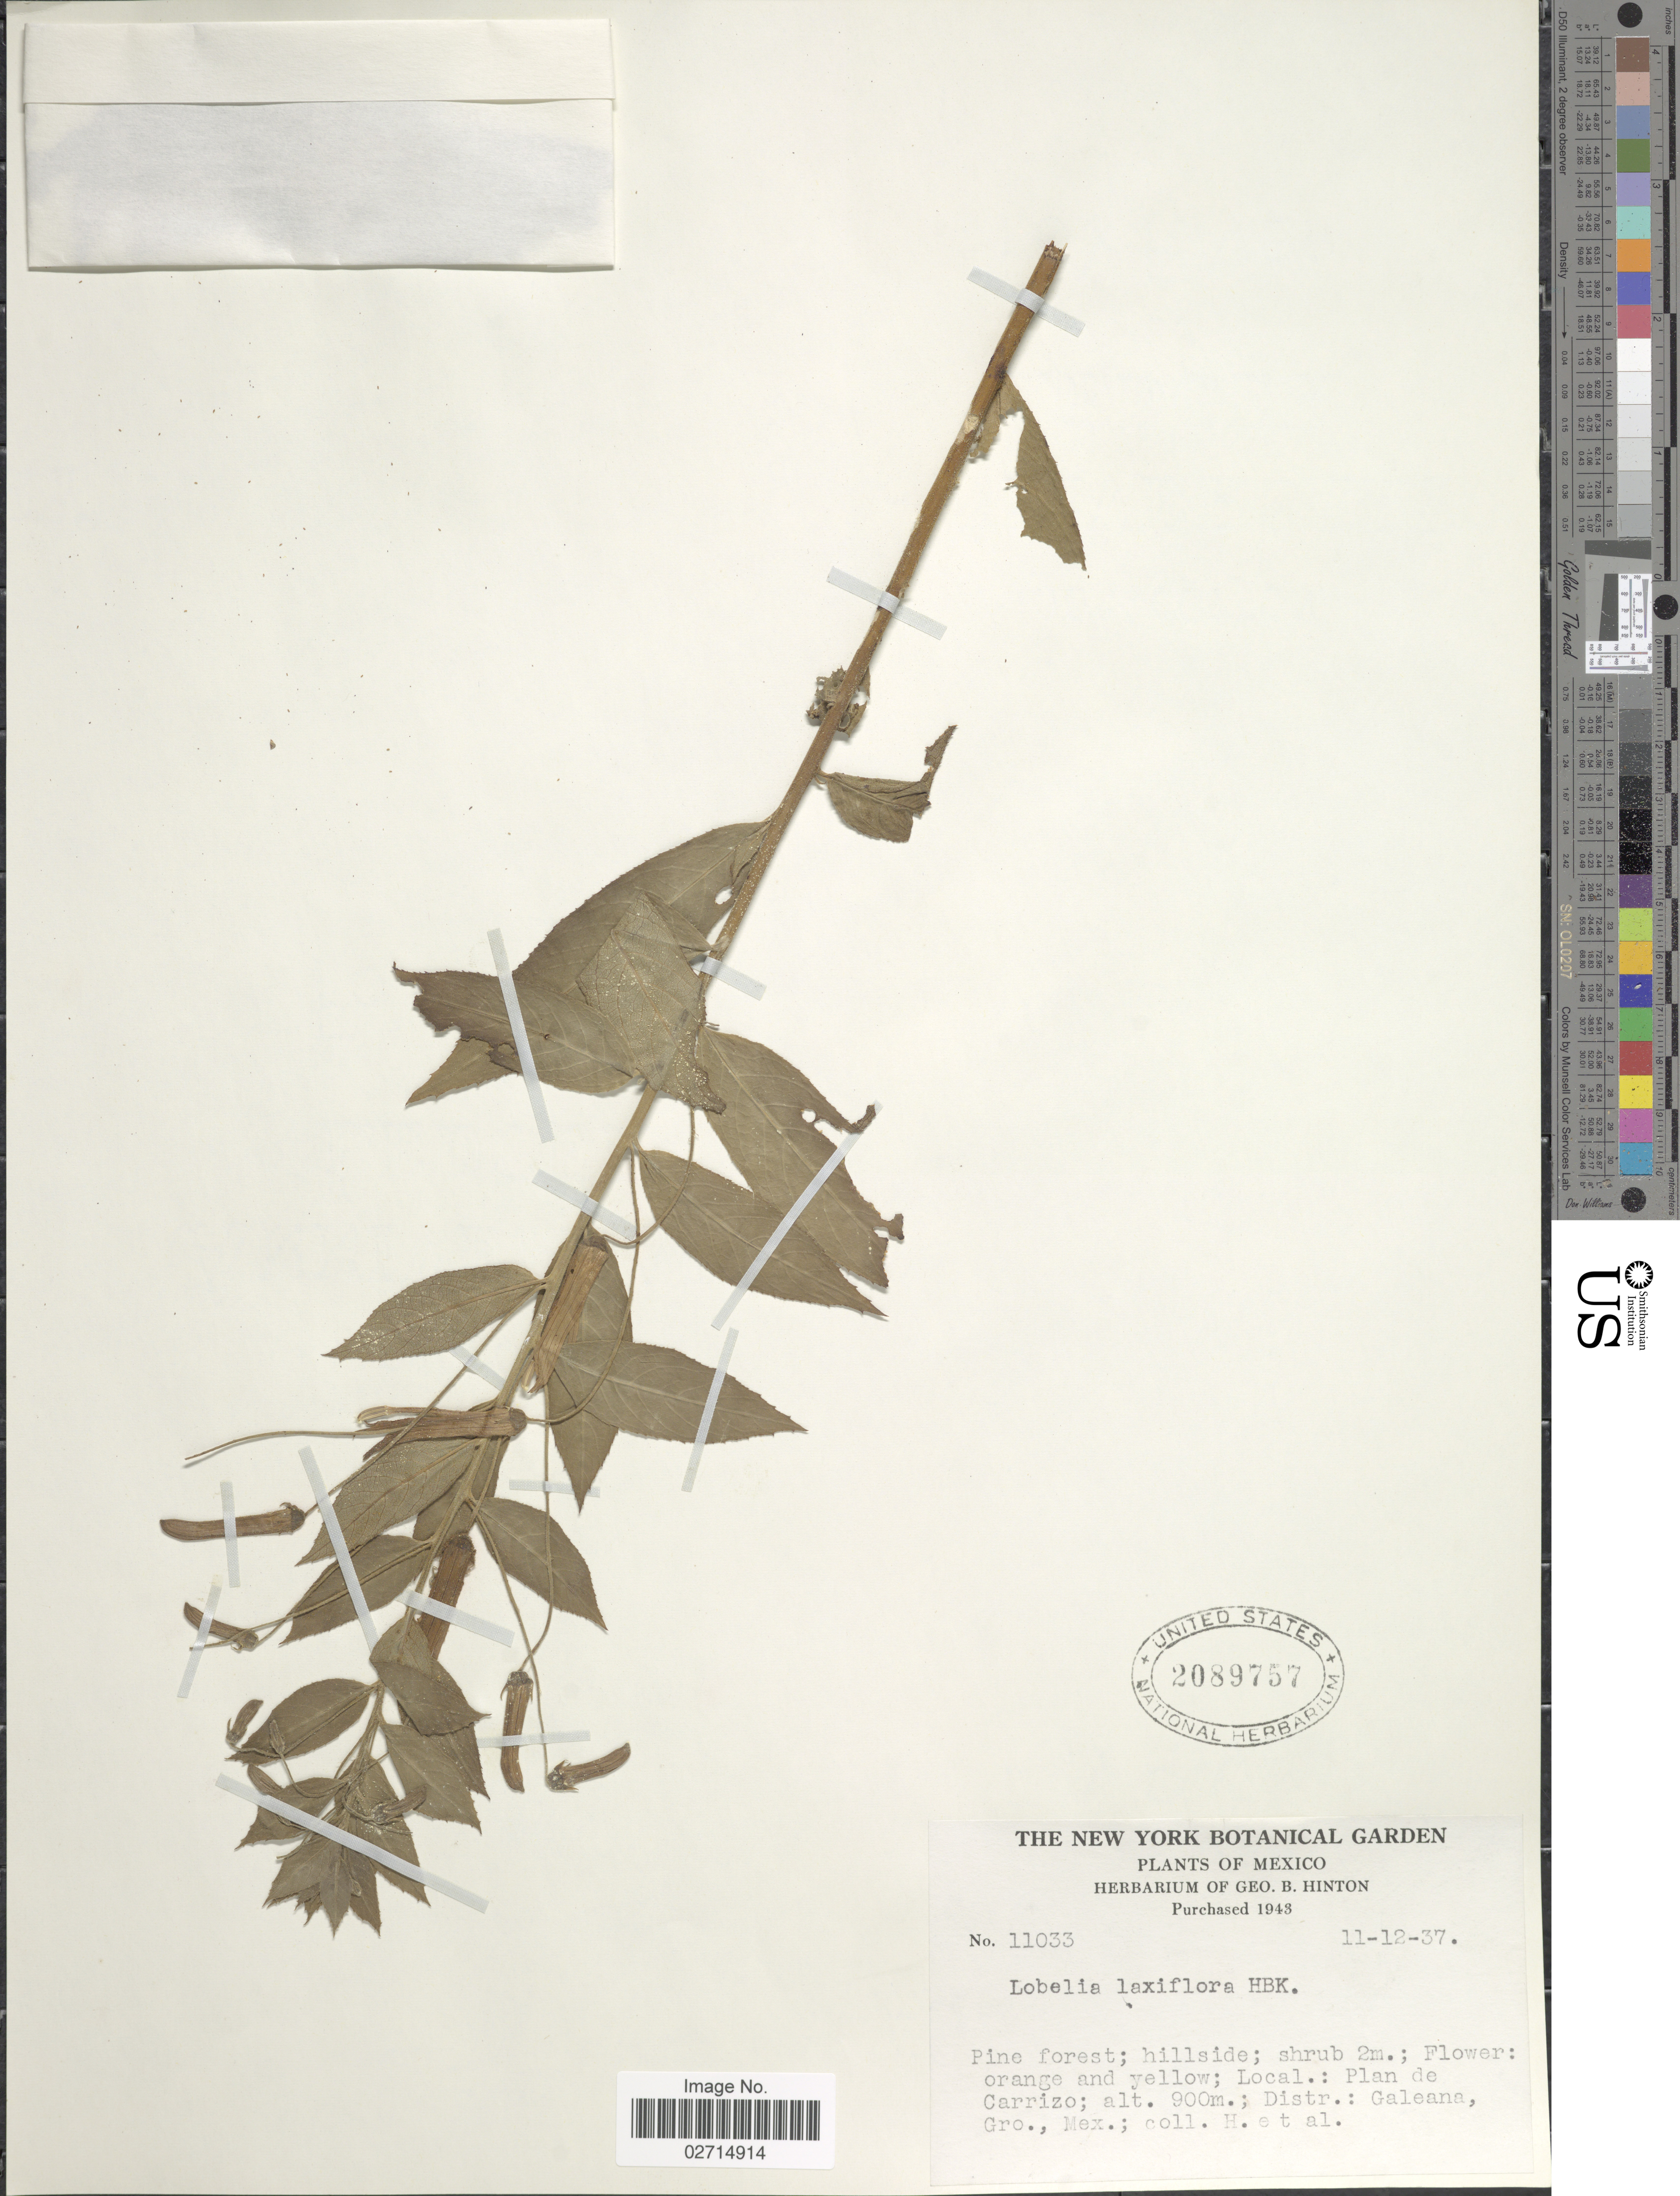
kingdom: Plantae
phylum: Tracheophyta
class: Magnoliopsida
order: Asterales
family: Campanulaceae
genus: Lobelia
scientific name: Lobelia laxiflora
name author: Kunth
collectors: G. B. Hinton & et al.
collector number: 11033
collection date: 1937-11-12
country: Mexico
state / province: Guerrero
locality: Plan de Carrizo, Distr. Galeana, Gro., Mex.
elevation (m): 900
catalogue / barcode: US 2089757